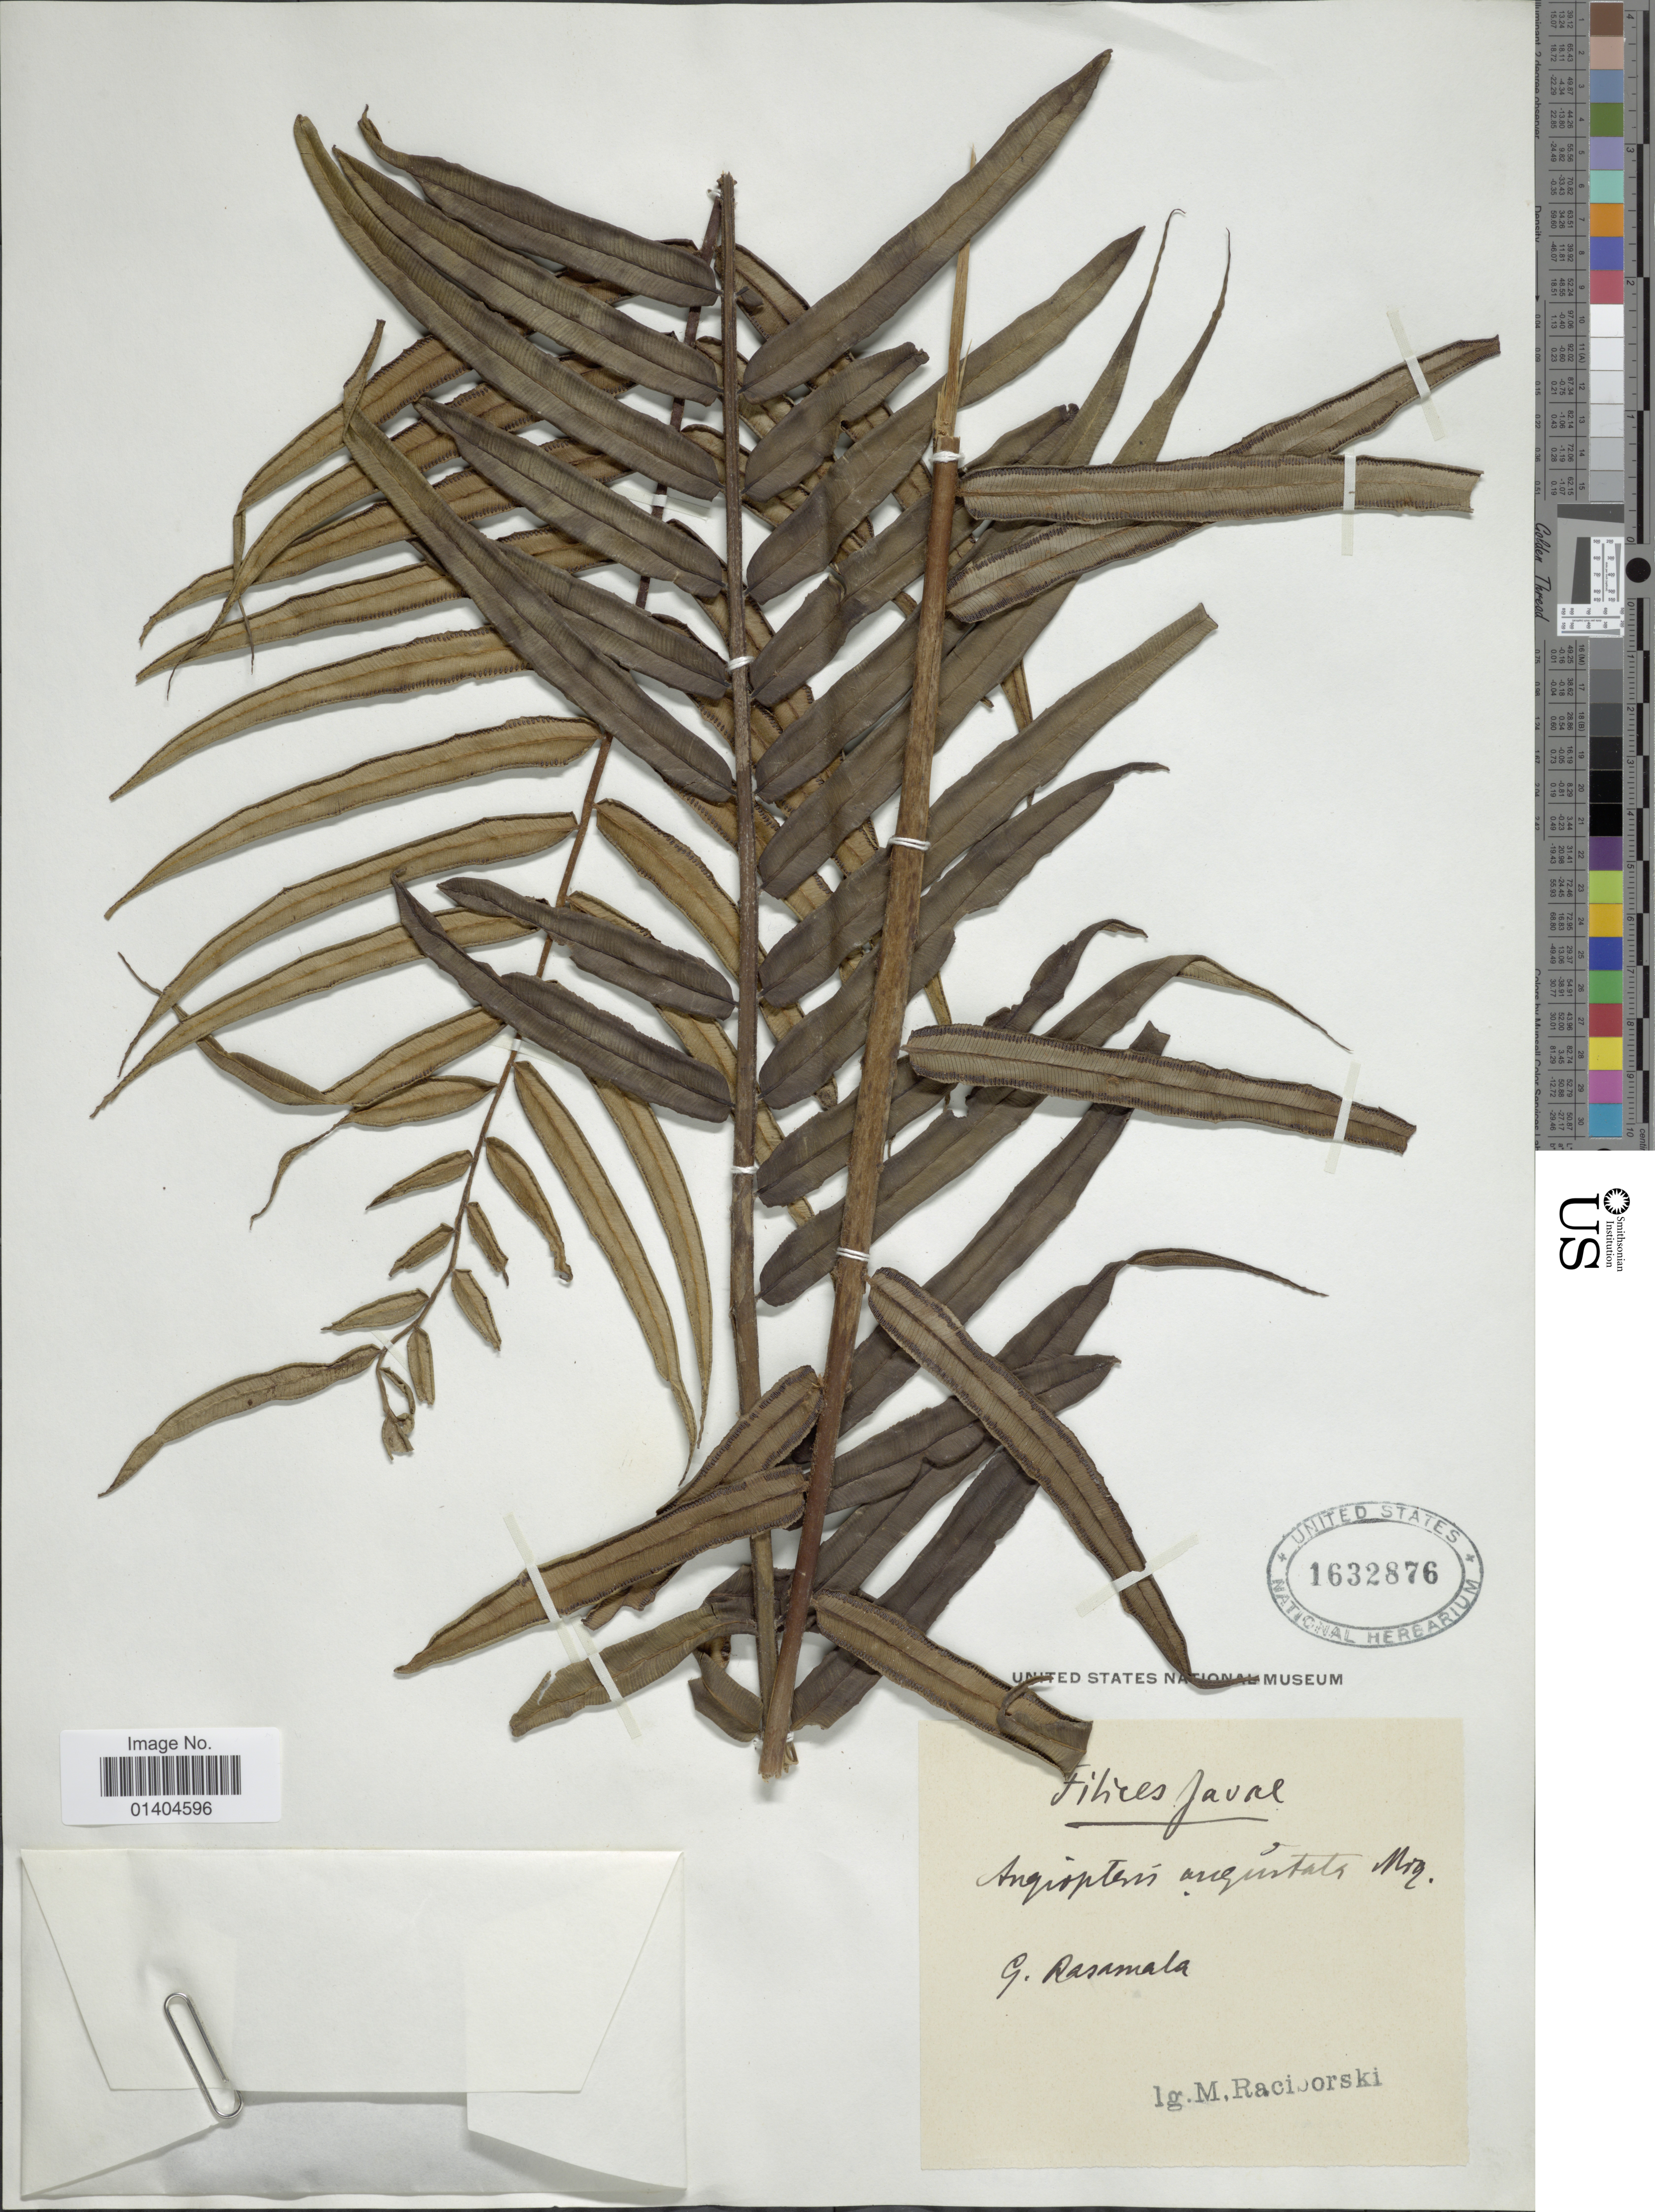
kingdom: Plantae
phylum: Tracheophyta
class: Polypodiopsida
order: Marattiales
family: Marattiaceae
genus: Angiopteris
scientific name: Angiopteris angustifolia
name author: C. Presl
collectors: M. Raciborski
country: Indonesia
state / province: Java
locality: G. Rasamala.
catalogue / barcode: US 1632876